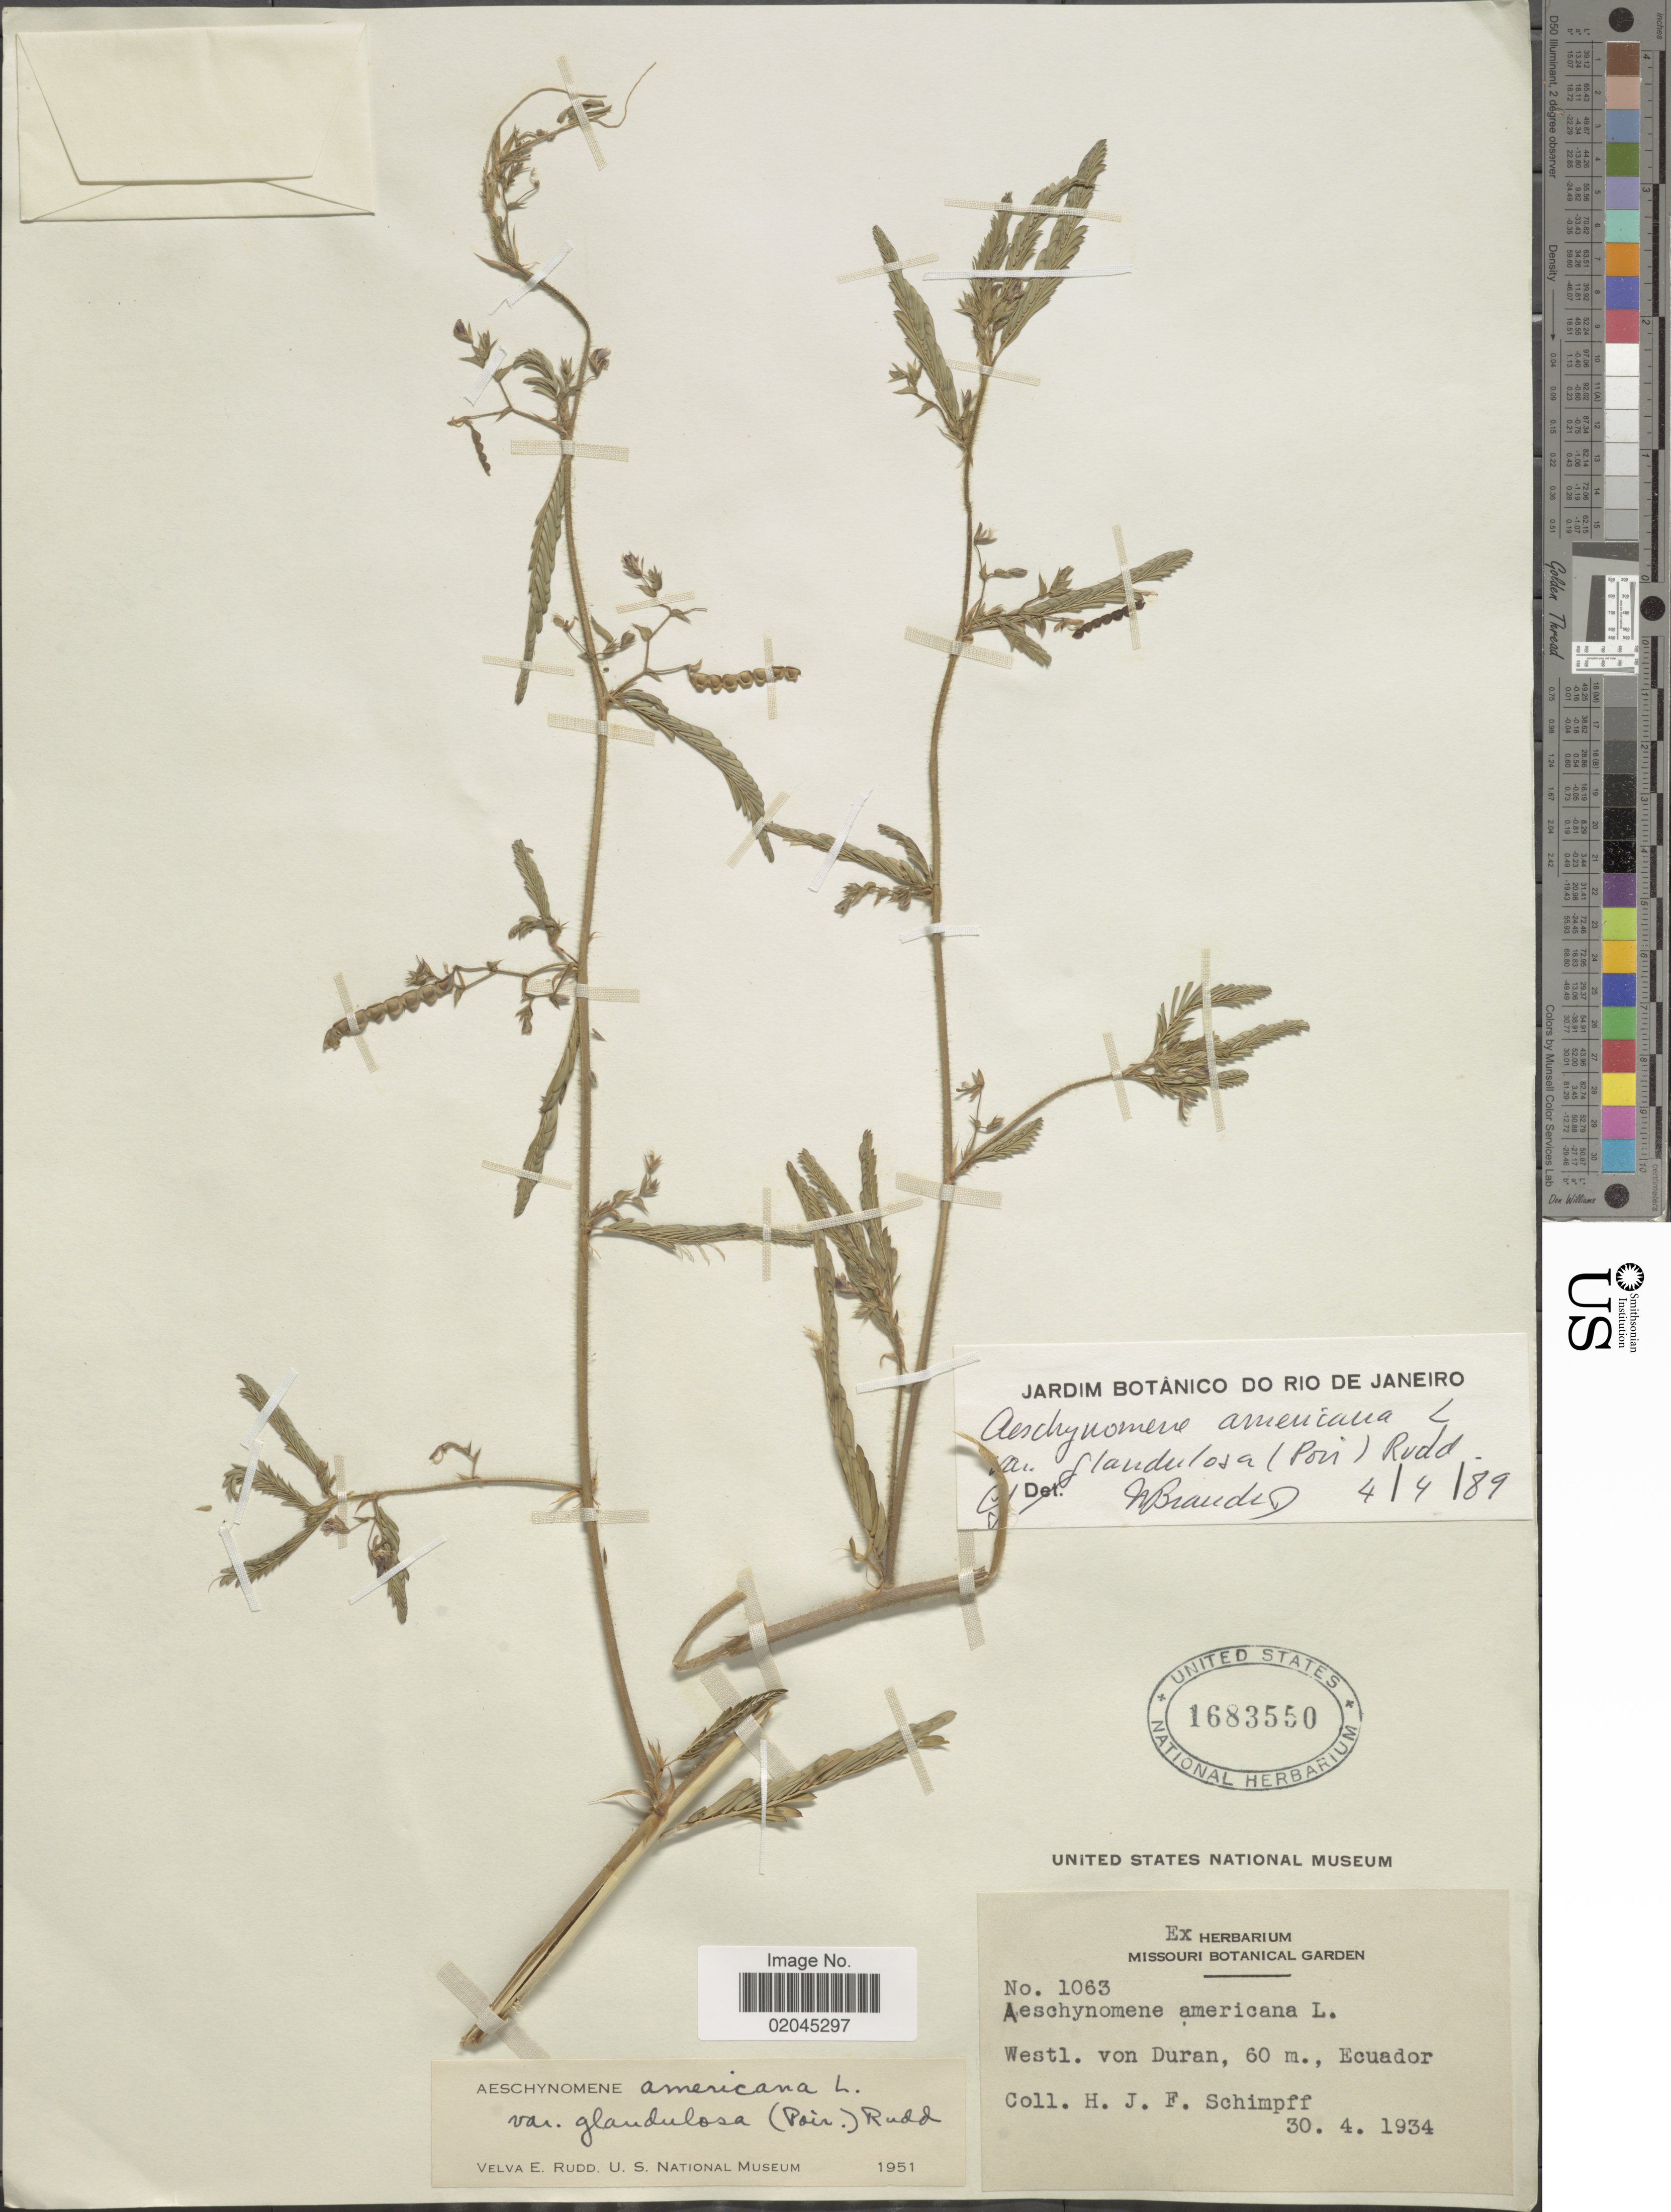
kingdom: Plantae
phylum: Tracheophyta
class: Magnoliopsida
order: Fabales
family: Fabaceae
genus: Aeschynomene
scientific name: Aeschynomene americana var. americana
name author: L.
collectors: H. Schimpff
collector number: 1063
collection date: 1934-04-30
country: Ecuador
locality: Westl. von Duran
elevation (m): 60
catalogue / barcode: US 1683550